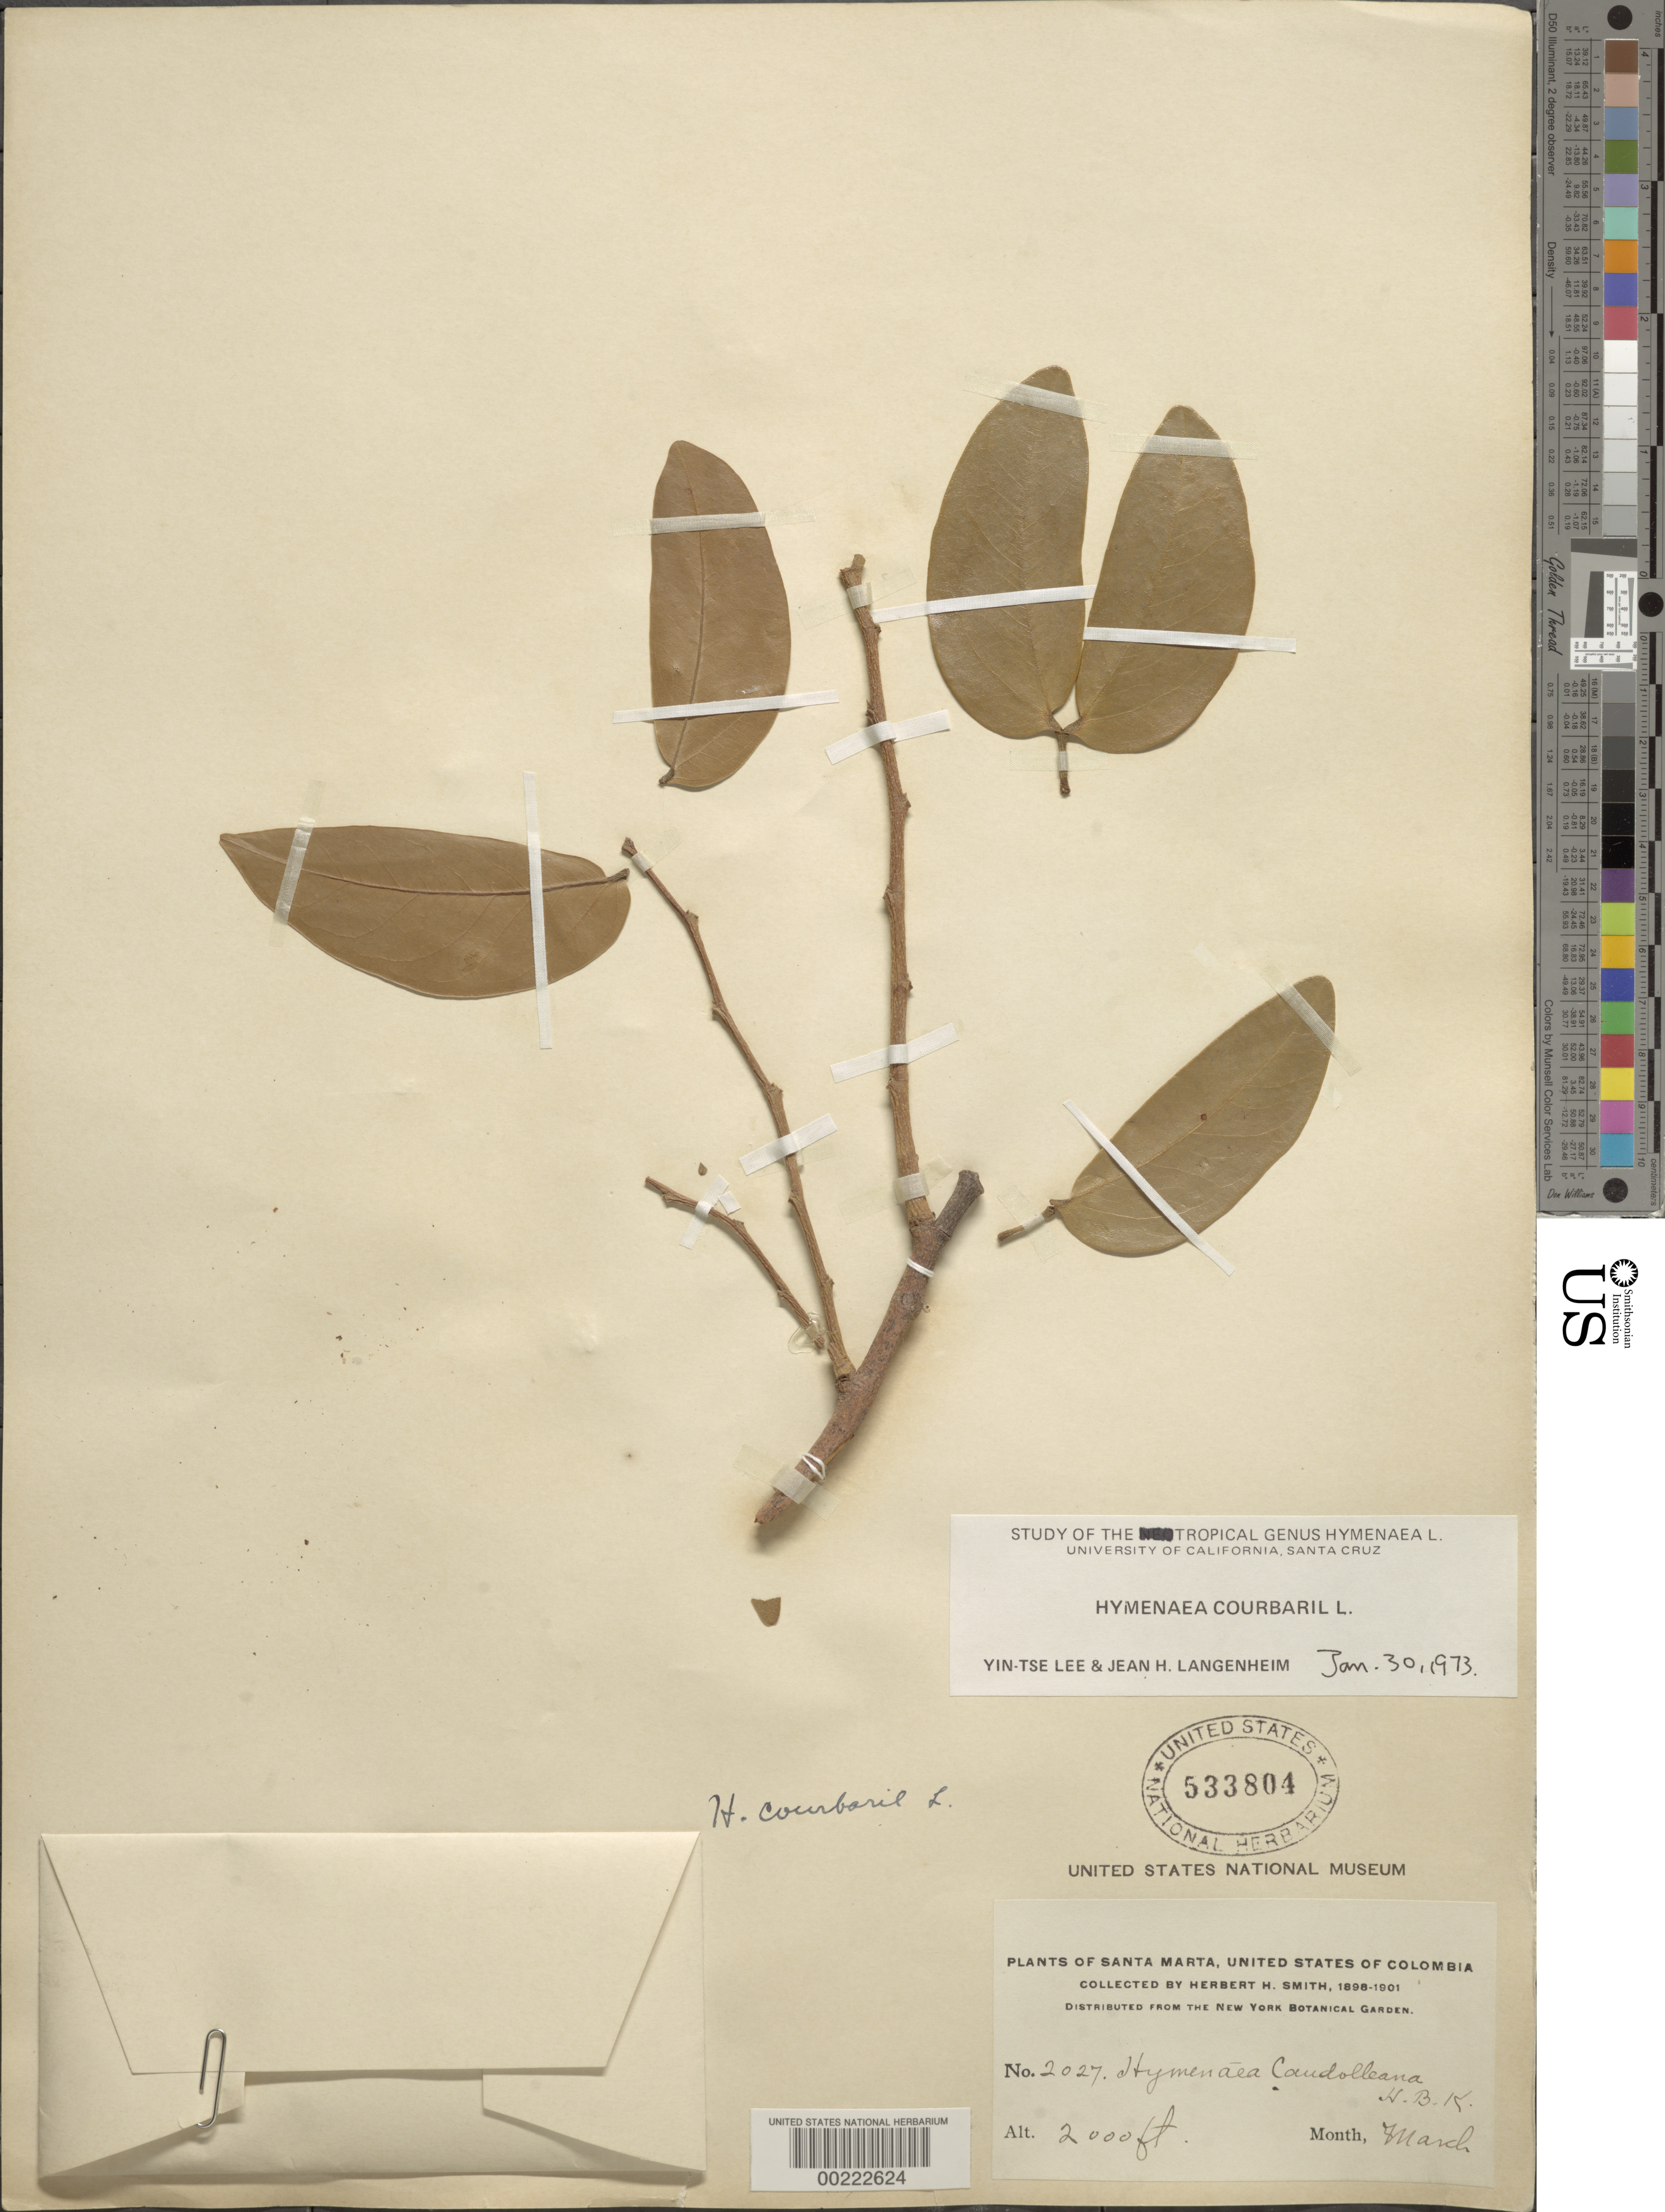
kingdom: Plantae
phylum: Tracheophyta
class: Magnoliopsida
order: Fabales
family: Fabaceae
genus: Hymenaea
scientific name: Hymenaea courbaril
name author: L.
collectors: Herbert H. Smith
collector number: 2027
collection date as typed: Mar 1898 to -- Mar 1901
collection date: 1898-03/1901-03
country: Colombia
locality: Santa Maria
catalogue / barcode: US 533804